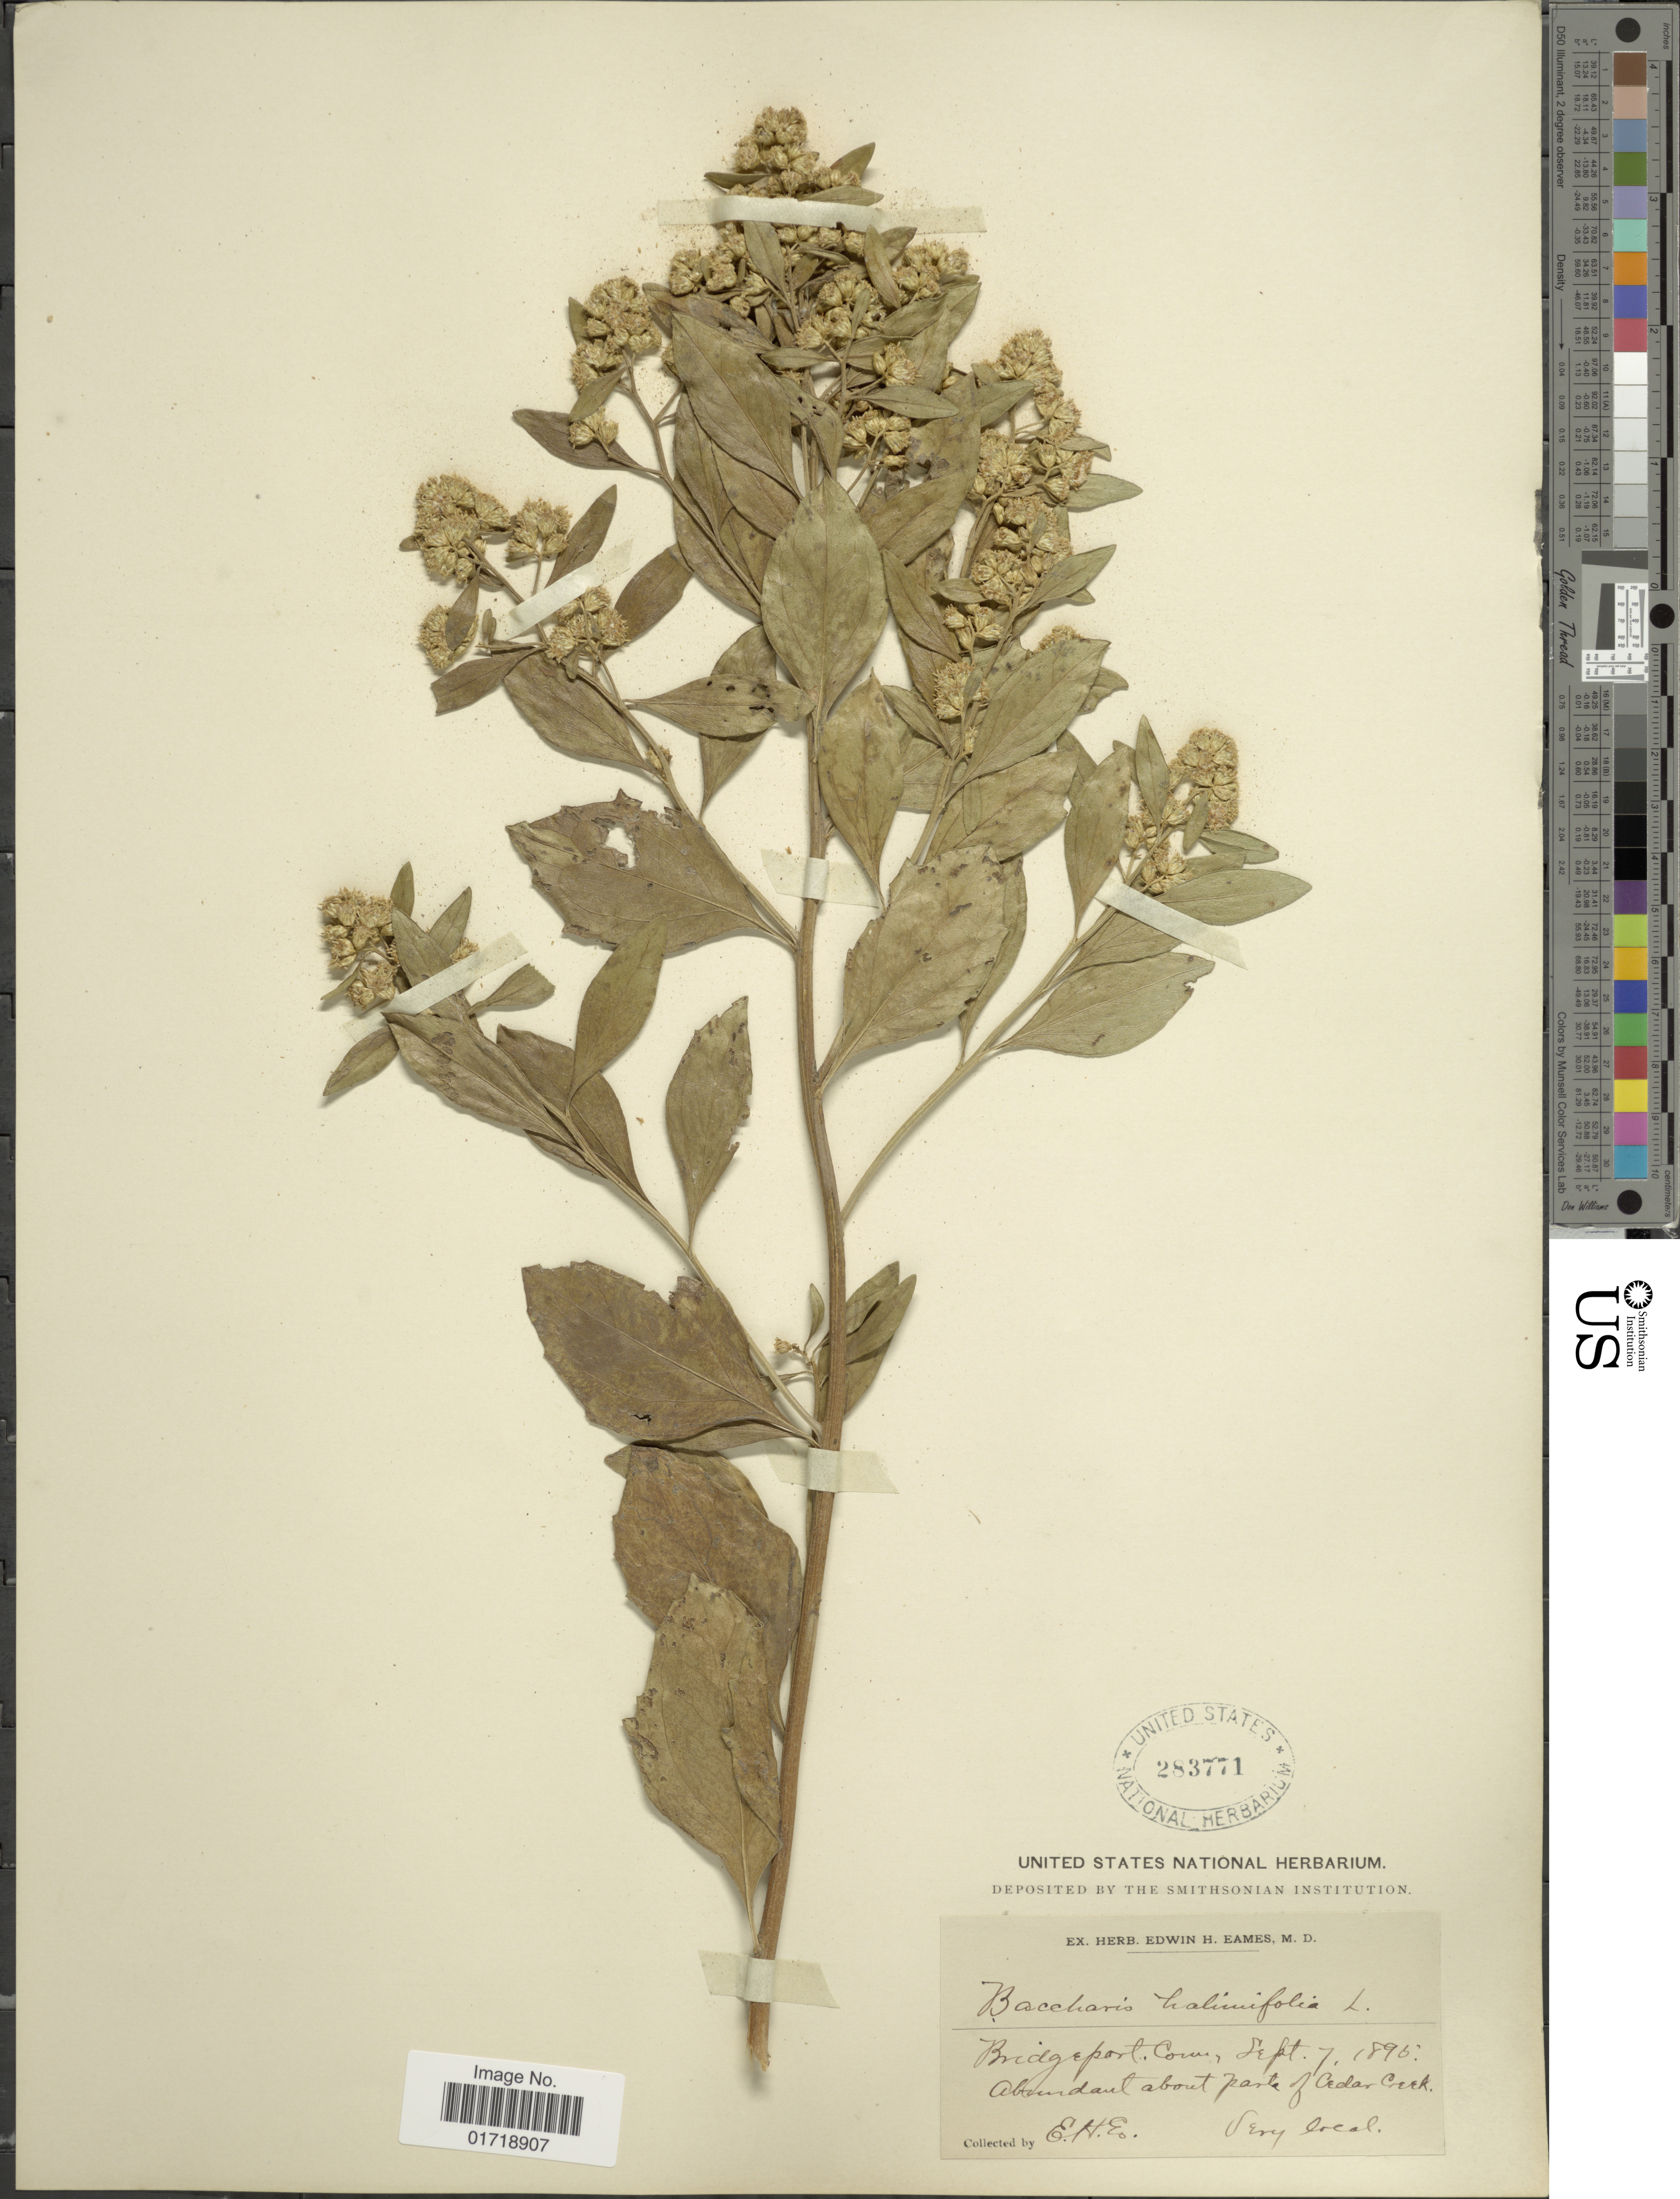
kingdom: Plantae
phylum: Tracheophyta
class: Magnoliopsida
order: Asterales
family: Asteraceae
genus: Baccharis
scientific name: Baccharis halimifolia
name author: L.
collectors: E. H. Eames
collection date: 1895-09-07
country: United States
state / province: Connecticut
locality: Bridgeport, Conn., Abundant about part of Cedar Creek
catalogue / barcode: US 283771